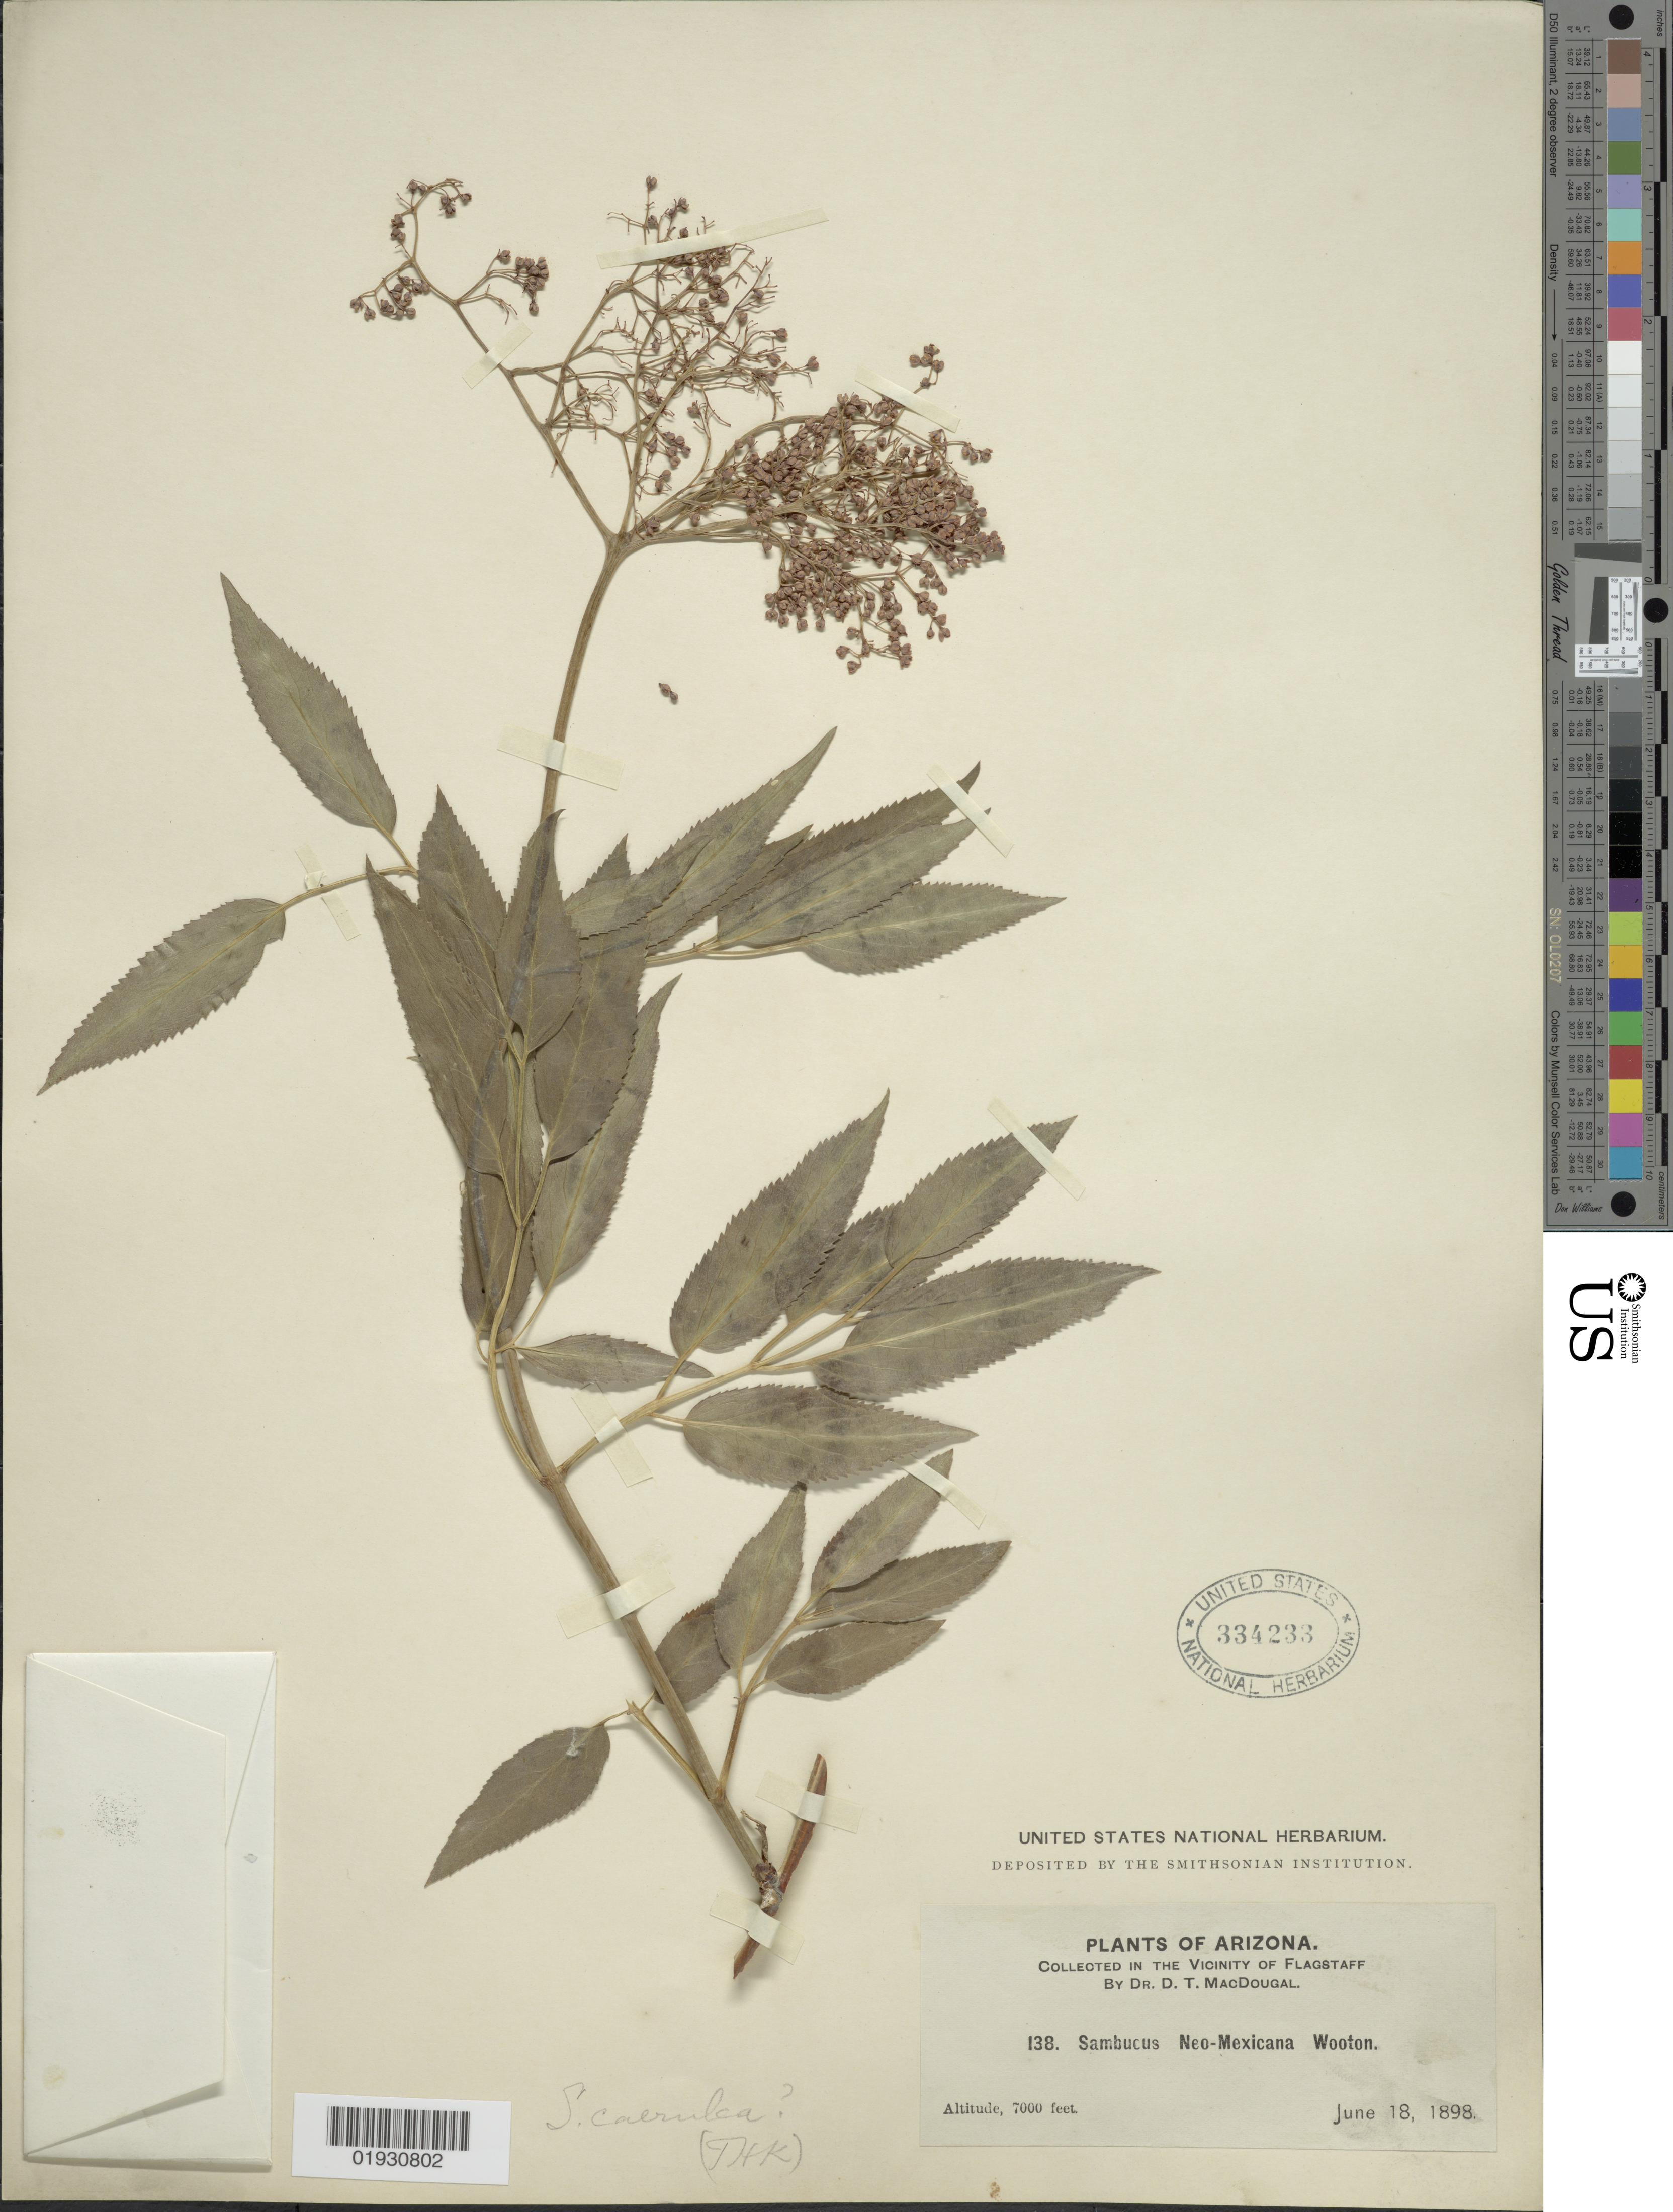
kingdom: Plantae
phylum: Tracheophyta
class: Magnoliopsida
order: Dipsacales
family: Viburnaceae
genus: Sambucus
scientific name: Sambucus cerulea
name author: Raf.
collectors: D. T. MacDougal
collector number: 138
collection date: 1898-06-18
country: United States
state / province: Arizona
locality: Vicinity of Flagstaff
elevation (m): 2134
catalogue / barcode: US 334233